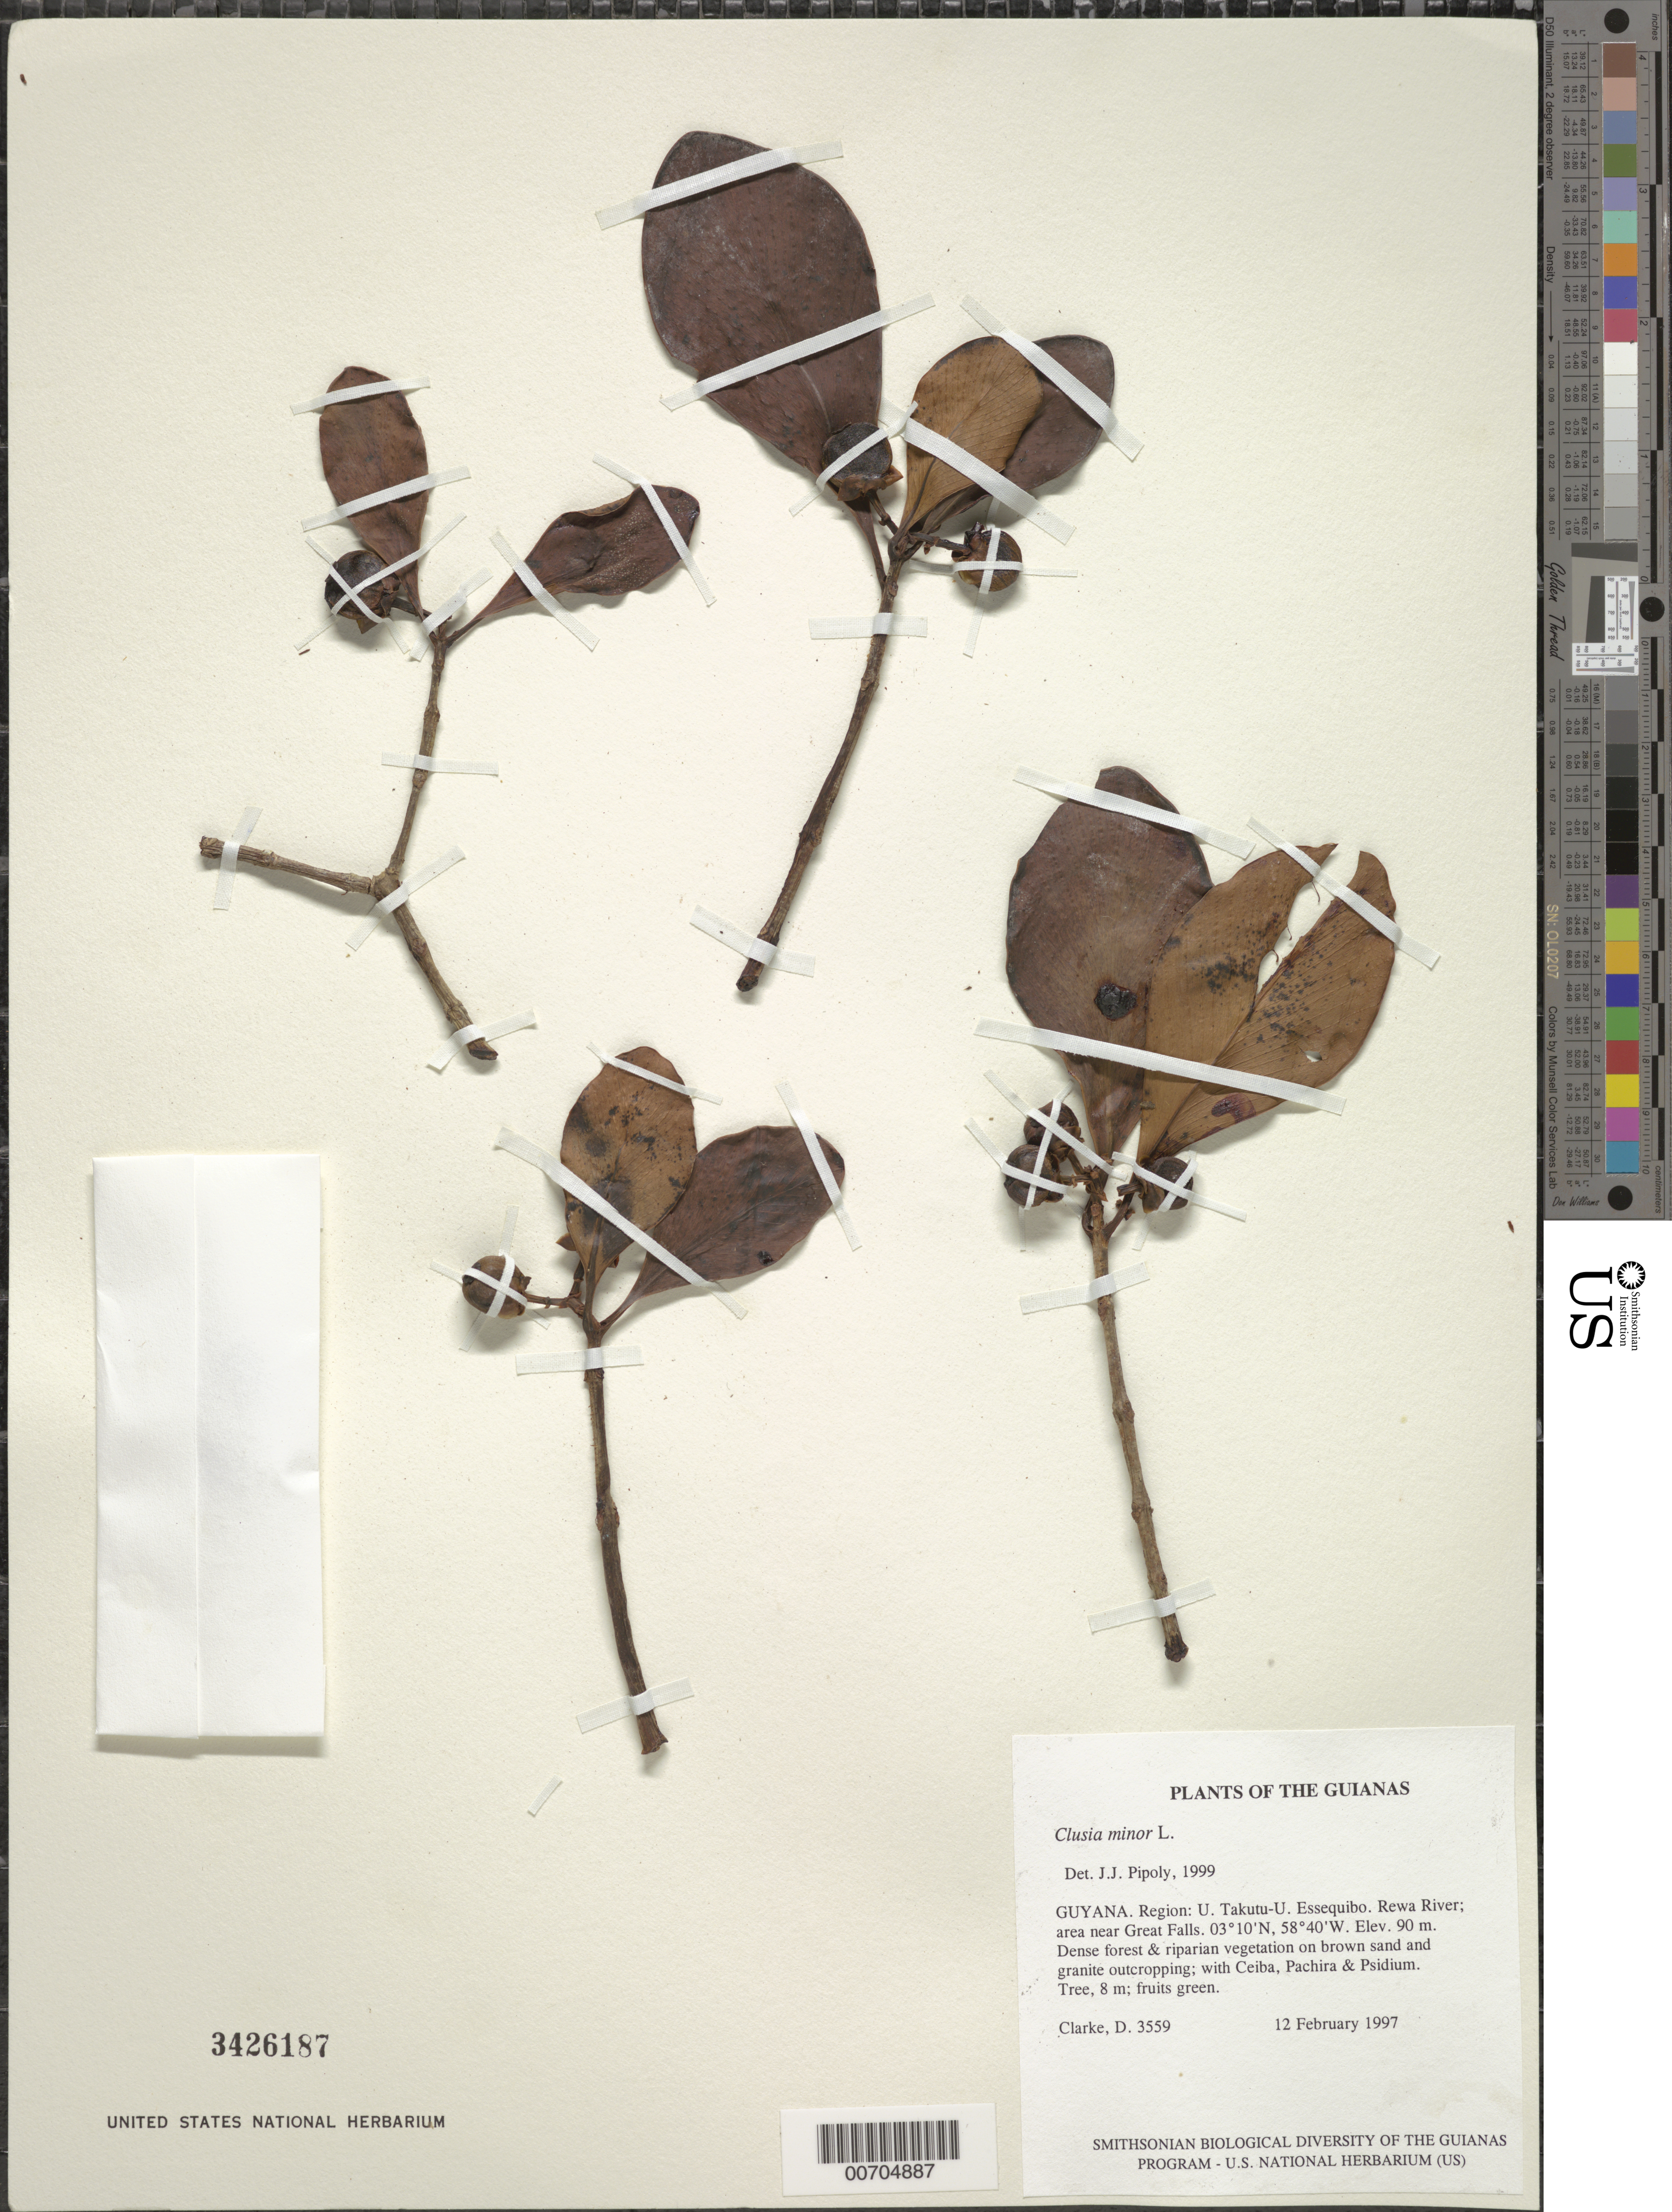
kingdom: Plantae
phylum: Tracheophyta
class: Magnoliopsida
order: Malpighiales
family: Clusiaceae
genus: Clusia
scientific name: Clusia minor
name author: L.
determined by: Pipoly, J. J., III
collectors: H. D. Clarke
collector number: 3559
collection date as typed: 12 February 1997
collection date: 1997-02-12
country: Guyana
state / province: U. Takutu-U. Essequibo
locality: Rewa River; area near Great Falls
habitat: Dense forest & riparian vegetation on brown sand and granite outcropping; with Ceiba, Pachira & Psidium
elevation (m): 90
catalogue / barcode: US 3426187